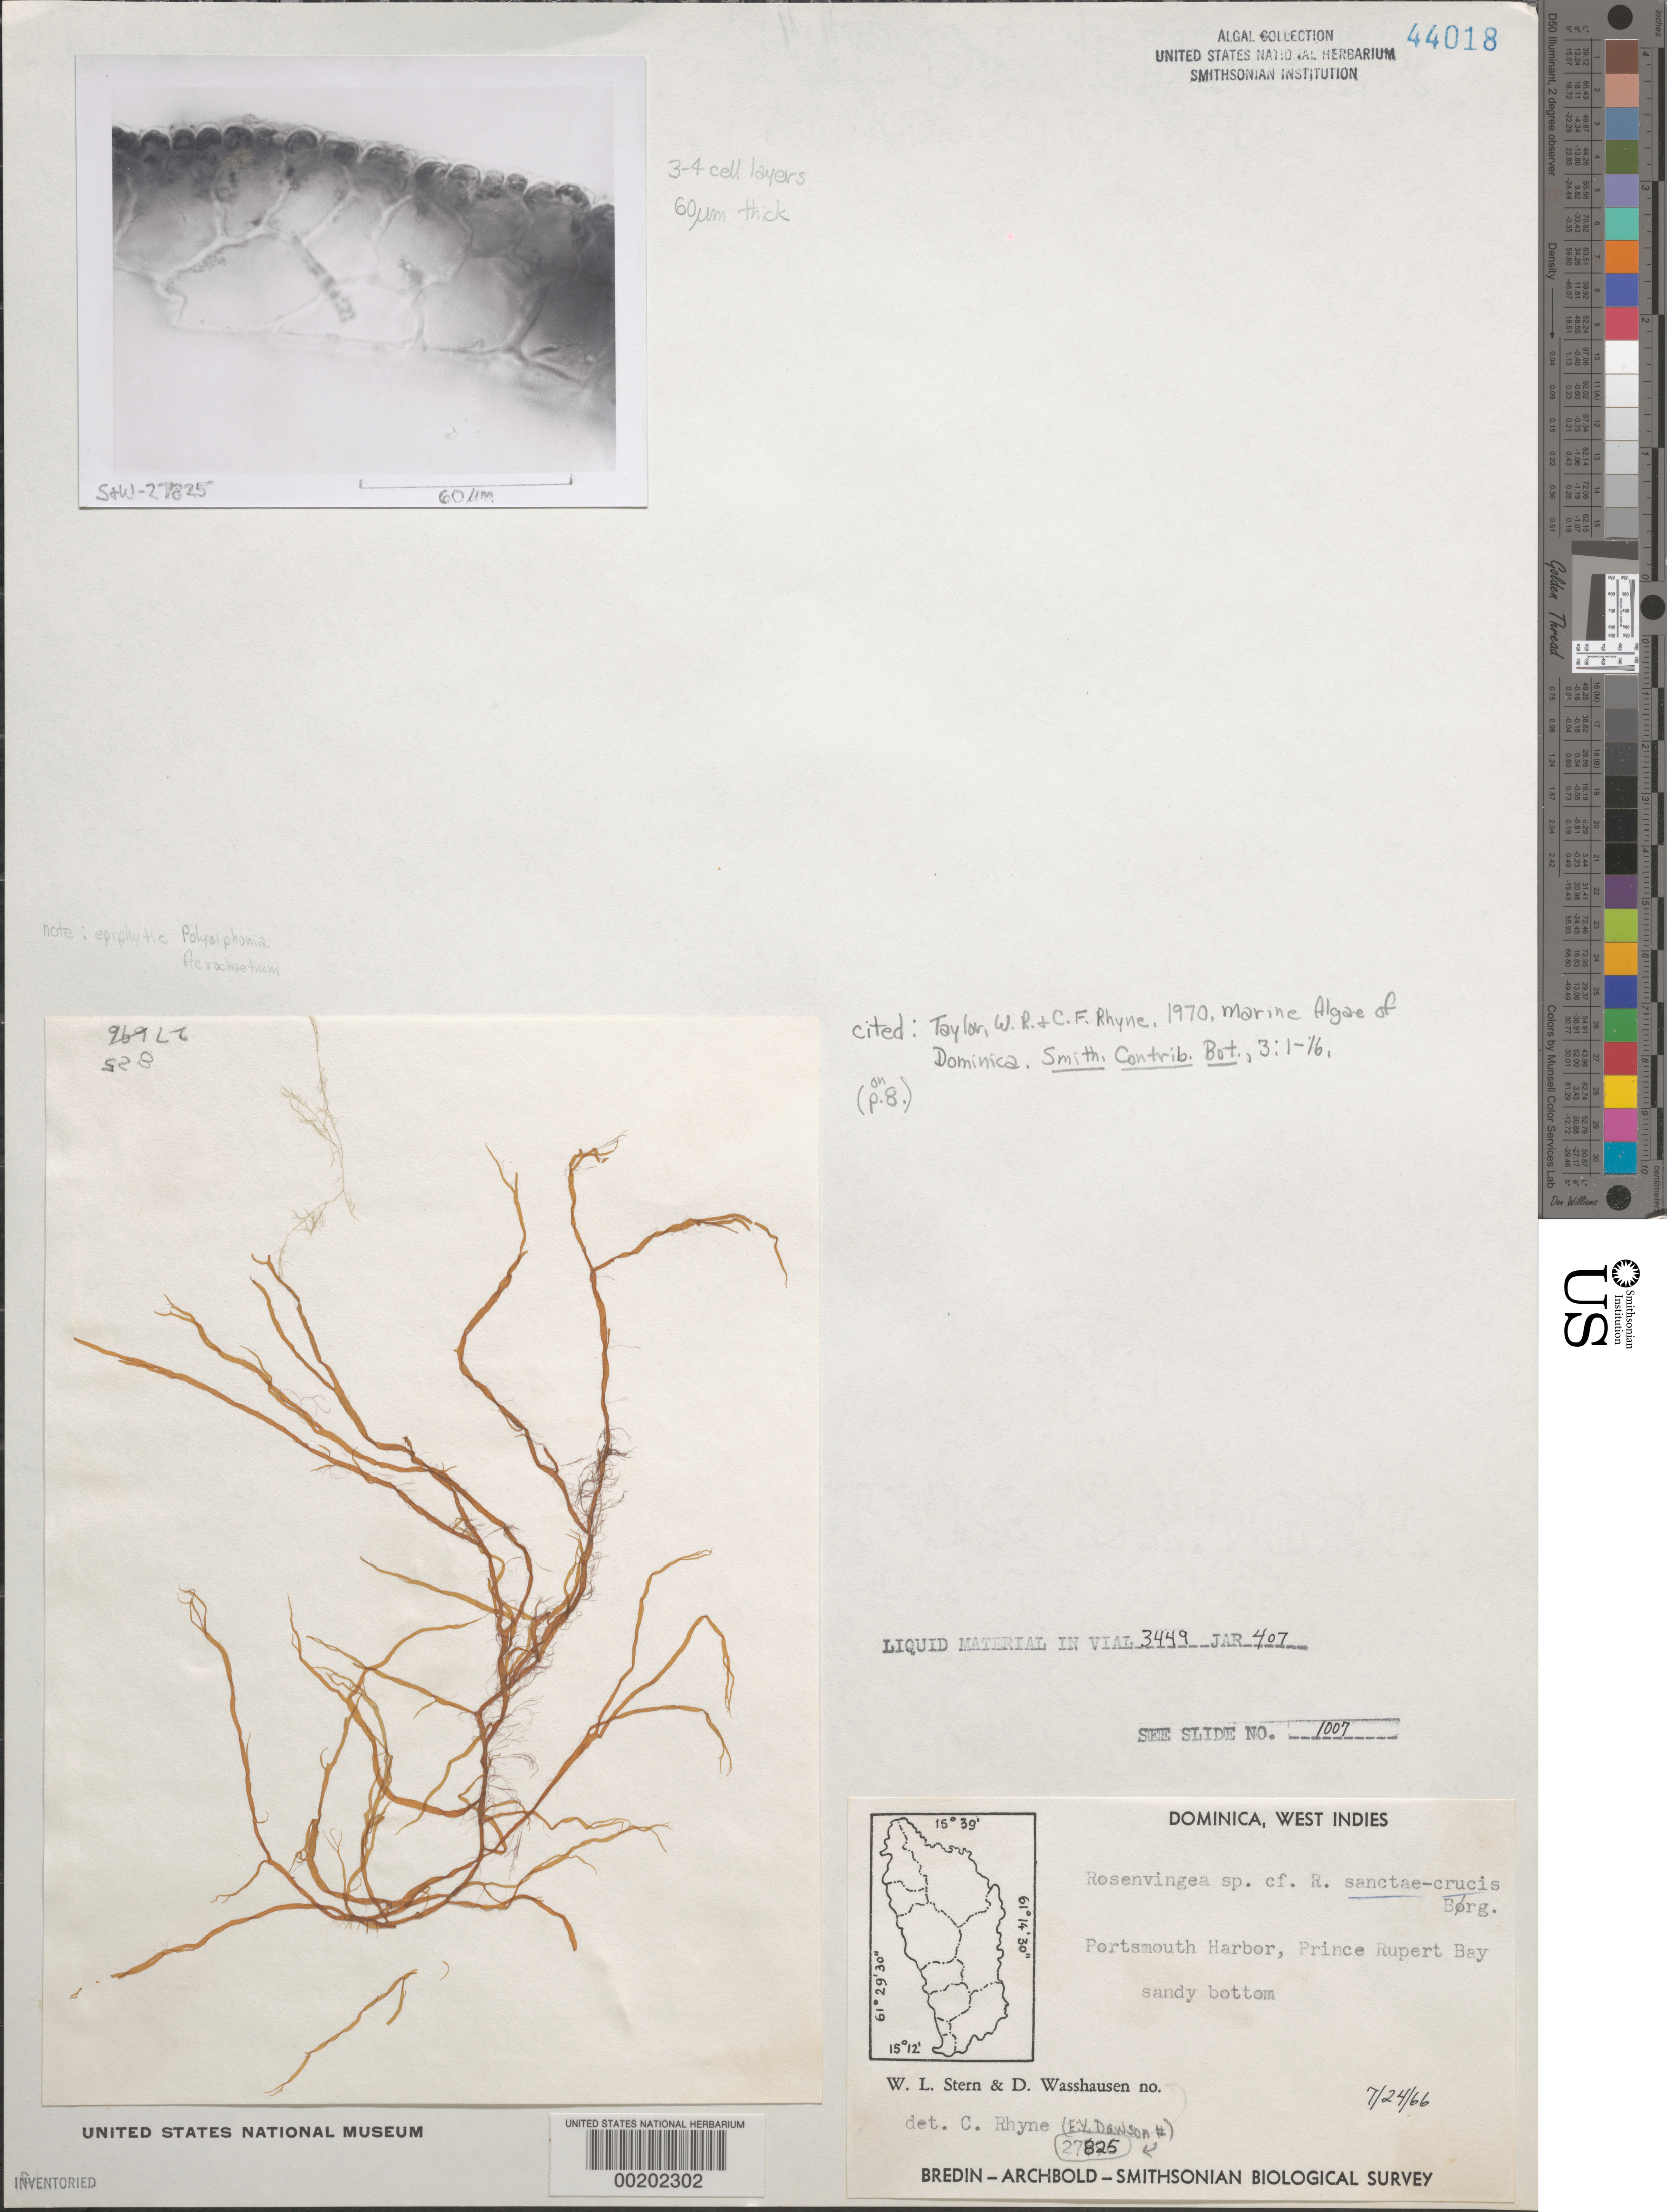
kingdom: Chromista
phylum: Ochrophyta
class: Phaeophyceae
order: Scytosiphonales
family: Scytosiphonaceae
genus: Rosenvingea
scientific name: Rosenvingea sanctae-crucis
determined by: Rhyne, C. F.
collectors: W. L. Stern & D. C. Wasshausen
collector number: EYD 27825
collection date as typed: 24 Jul 1966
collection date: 1966-07-24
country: Dominica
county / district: St. John's Parish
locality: Portsmouth harbor, Prince Rupert Bay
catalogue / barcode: US 44018